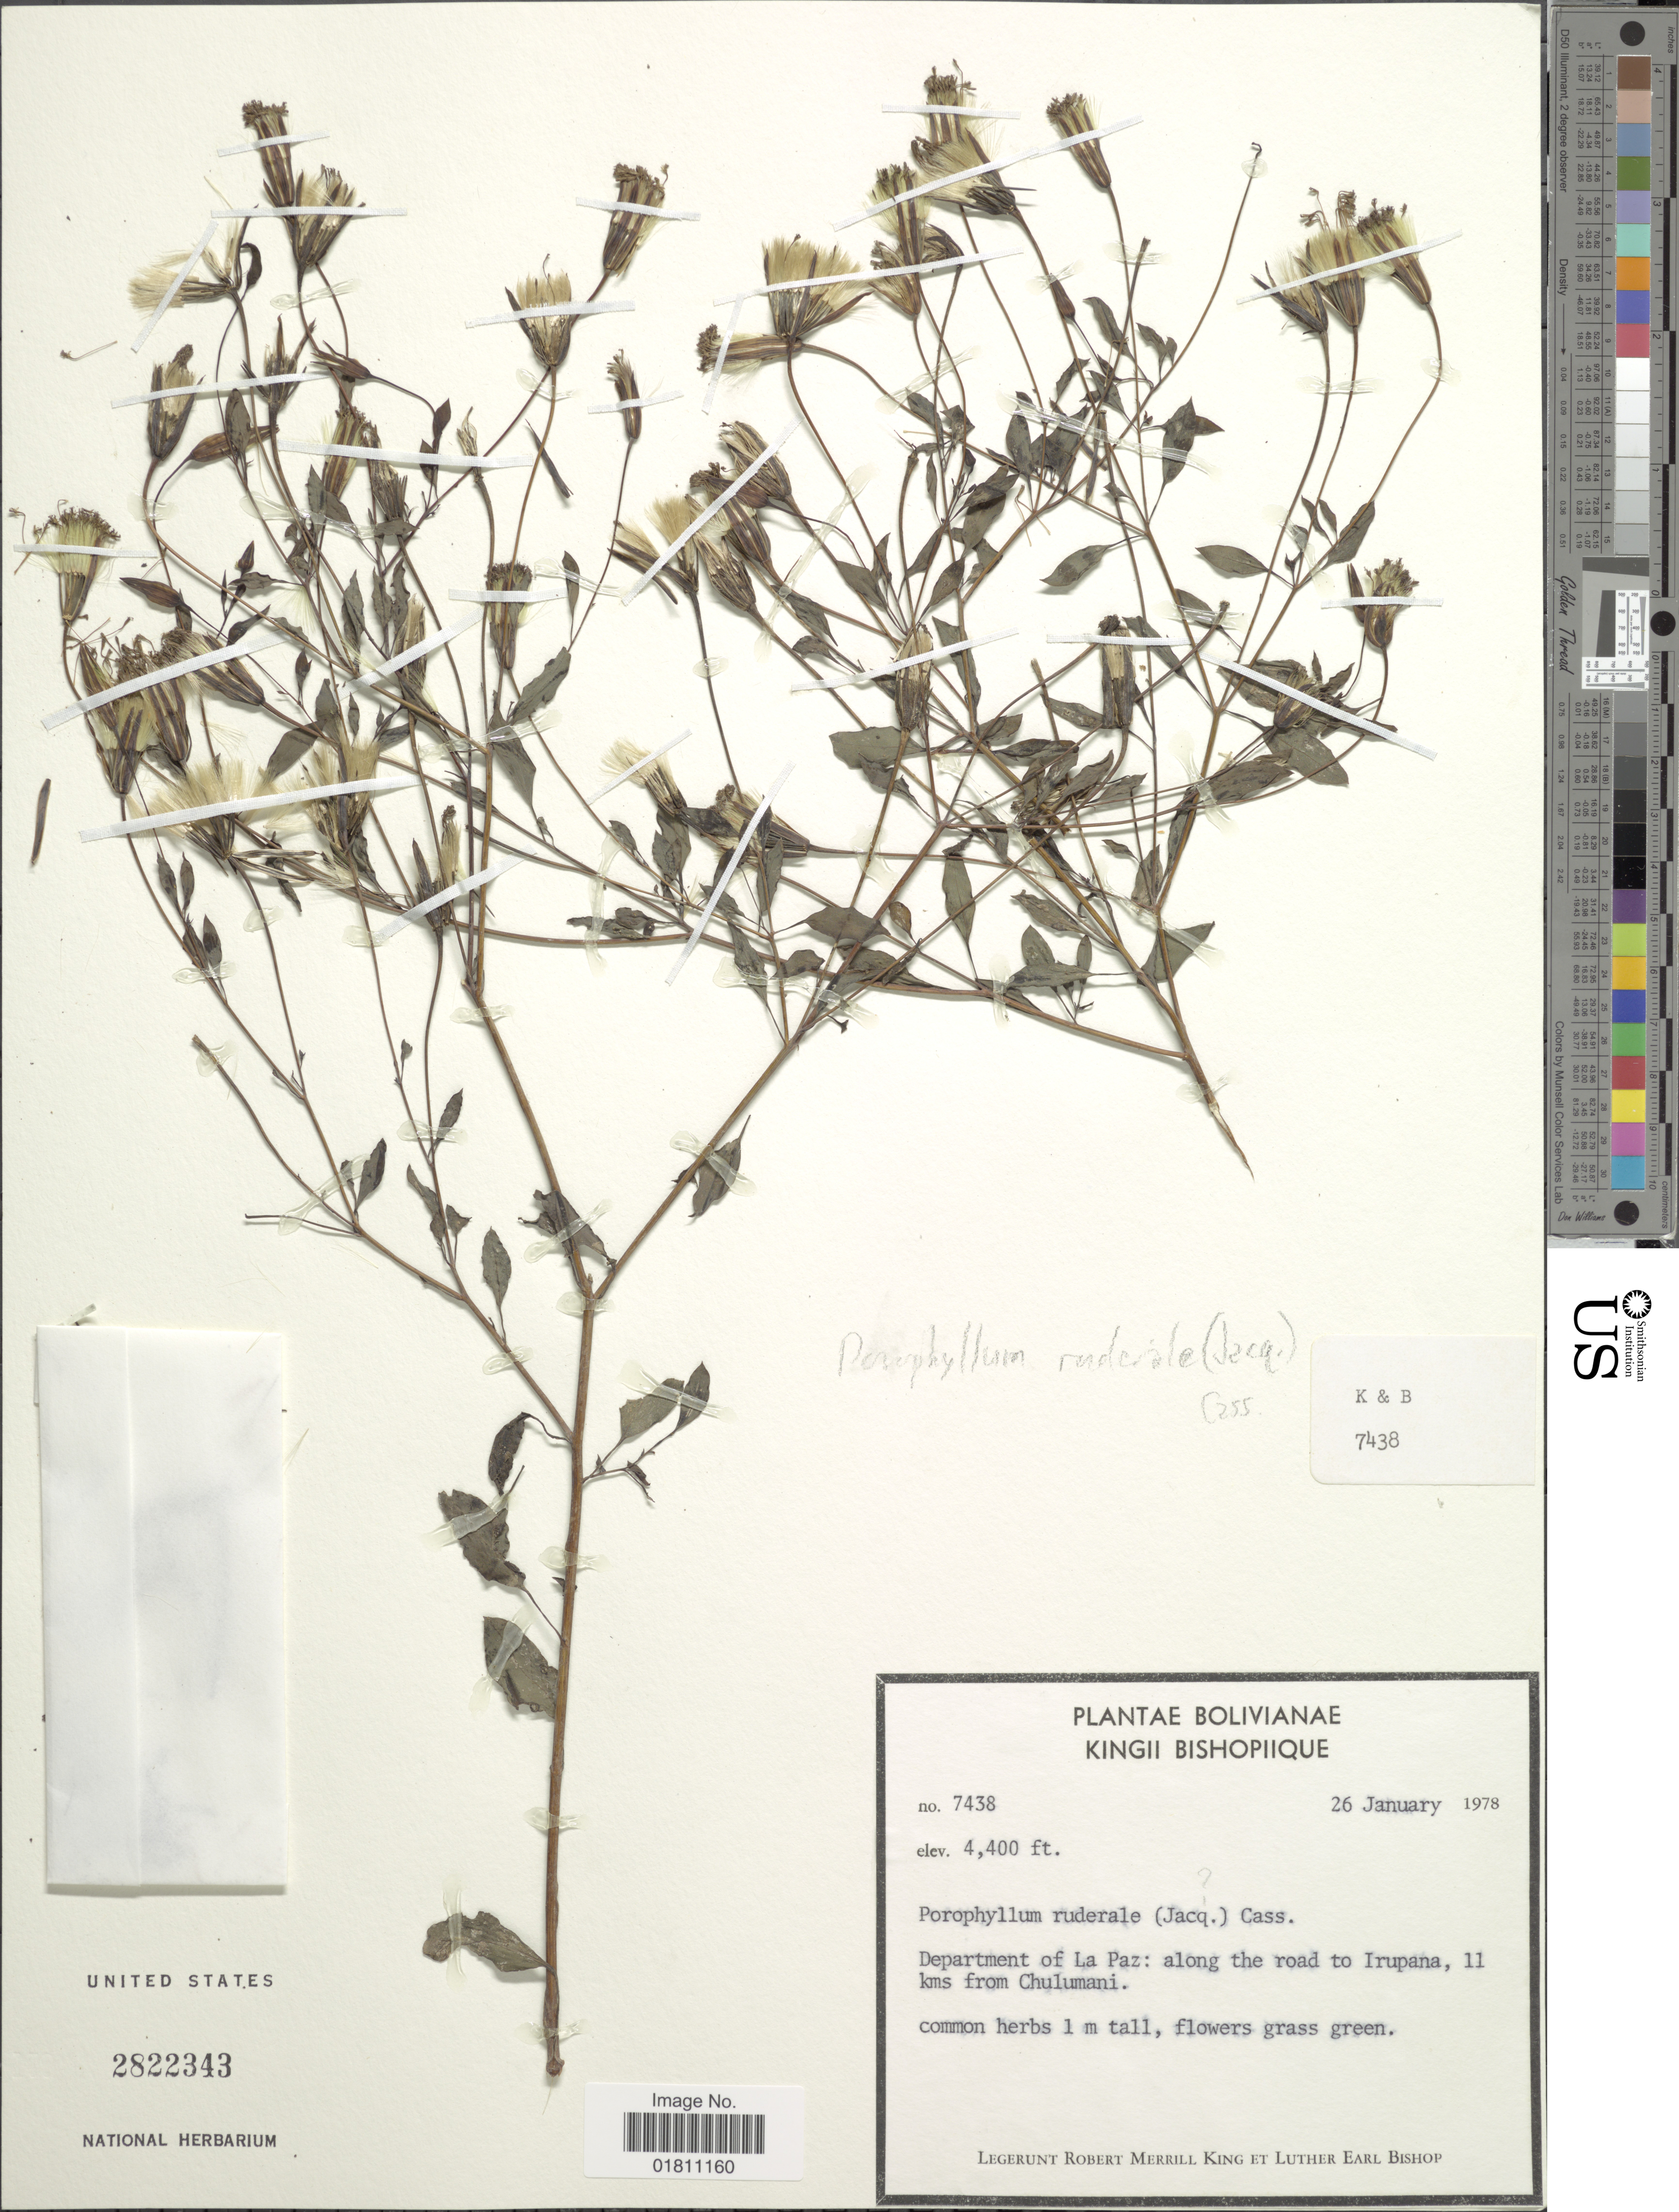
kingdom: Plantae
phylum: Tracheophyta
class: Magnoliopsida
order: Asterales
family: Asteraceae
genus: Porophyllum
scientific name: Porophyllum ruderale subsp. ruderale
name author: (Jacq.) Cass.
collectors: R. M. King & L. E. Bishop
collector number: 7438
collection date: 1978-01-26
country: Bolivia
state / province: La Paz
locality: Along the road to Irupana, 11 kms from Chulumani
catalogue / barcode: US 2822343